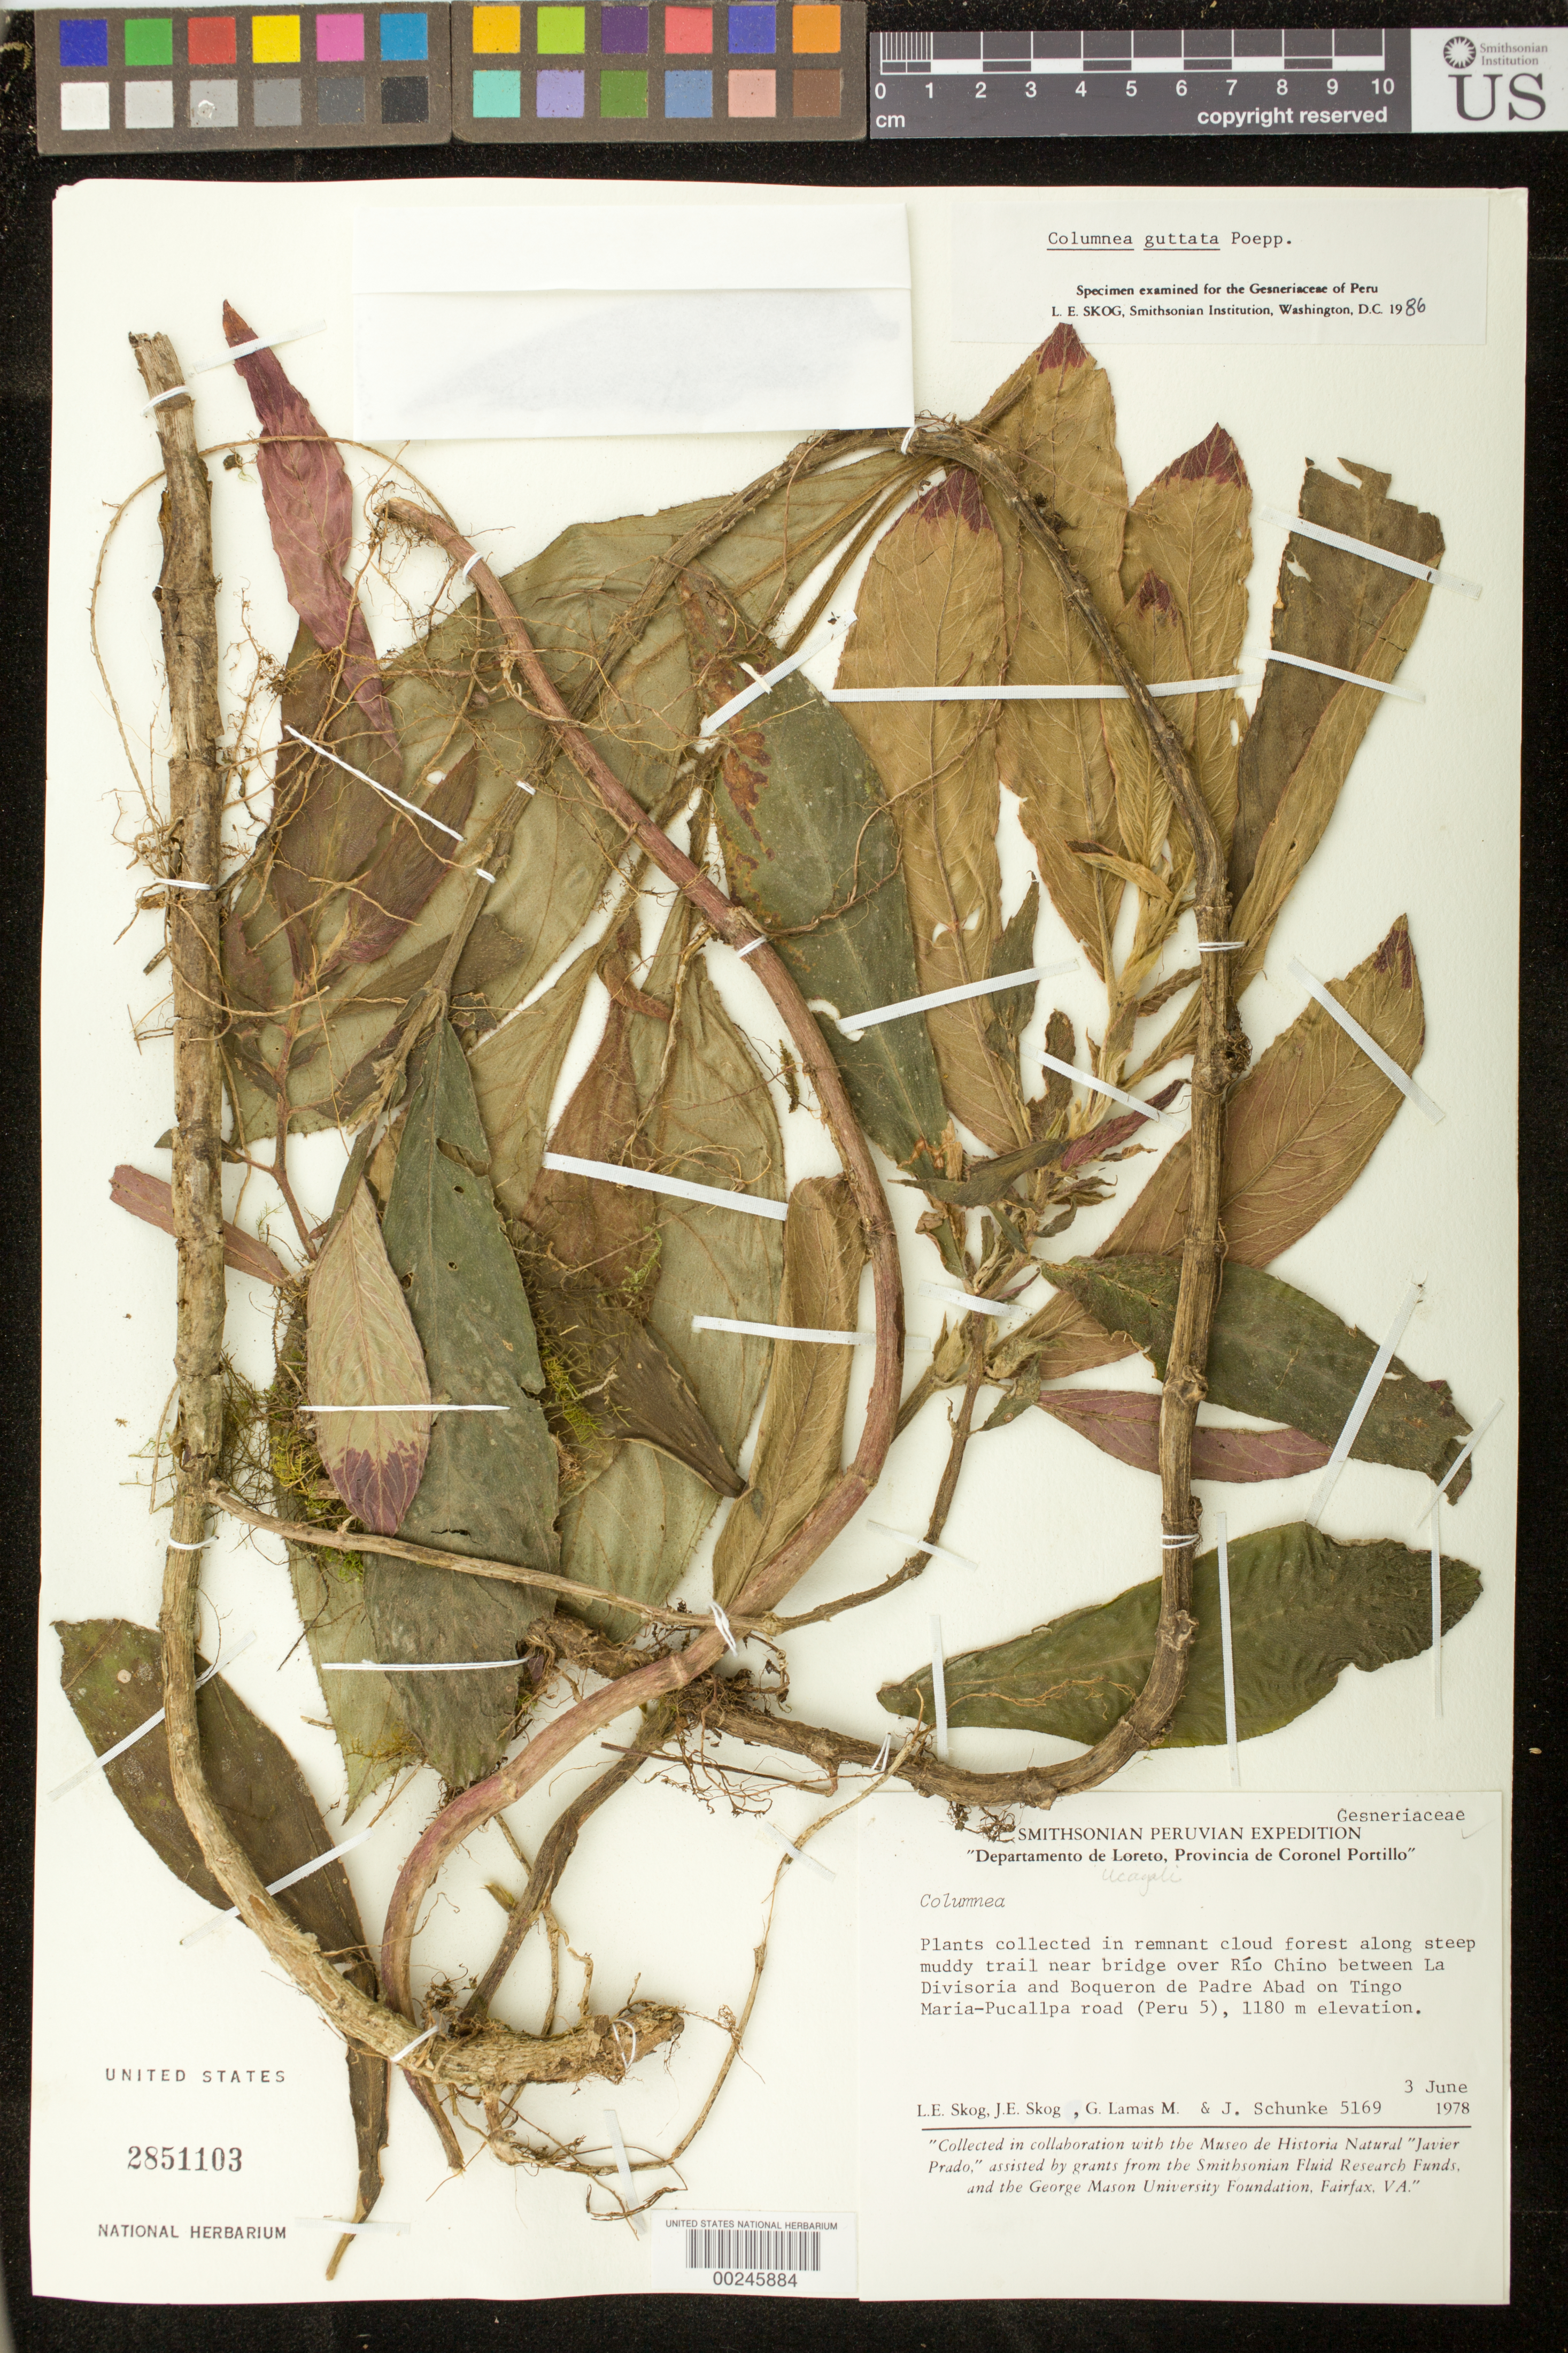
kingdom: Plantae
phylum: Tracheophyta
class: Magnoliopsida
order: Lamiales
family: Gesneriaceae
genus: Columnea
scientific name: Columnea guttata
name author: Poepp.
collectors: L. E. Skog, J. E. Skog, G. Lamas M. & J. Schunke Vigo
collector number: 5169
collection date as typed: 03 Jun 1978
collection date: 1978-06-03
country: Peru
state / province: Loreto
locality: Prov. Coronel Portillo; near bridge over Rio Chino between La Divisoria and Boqueron de Padre Abad on Tingo Maria-Pucallpa road, Ucayali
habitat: Remnant cloud forest along steep muddy trail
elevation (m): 1180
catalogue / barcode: US 2851103